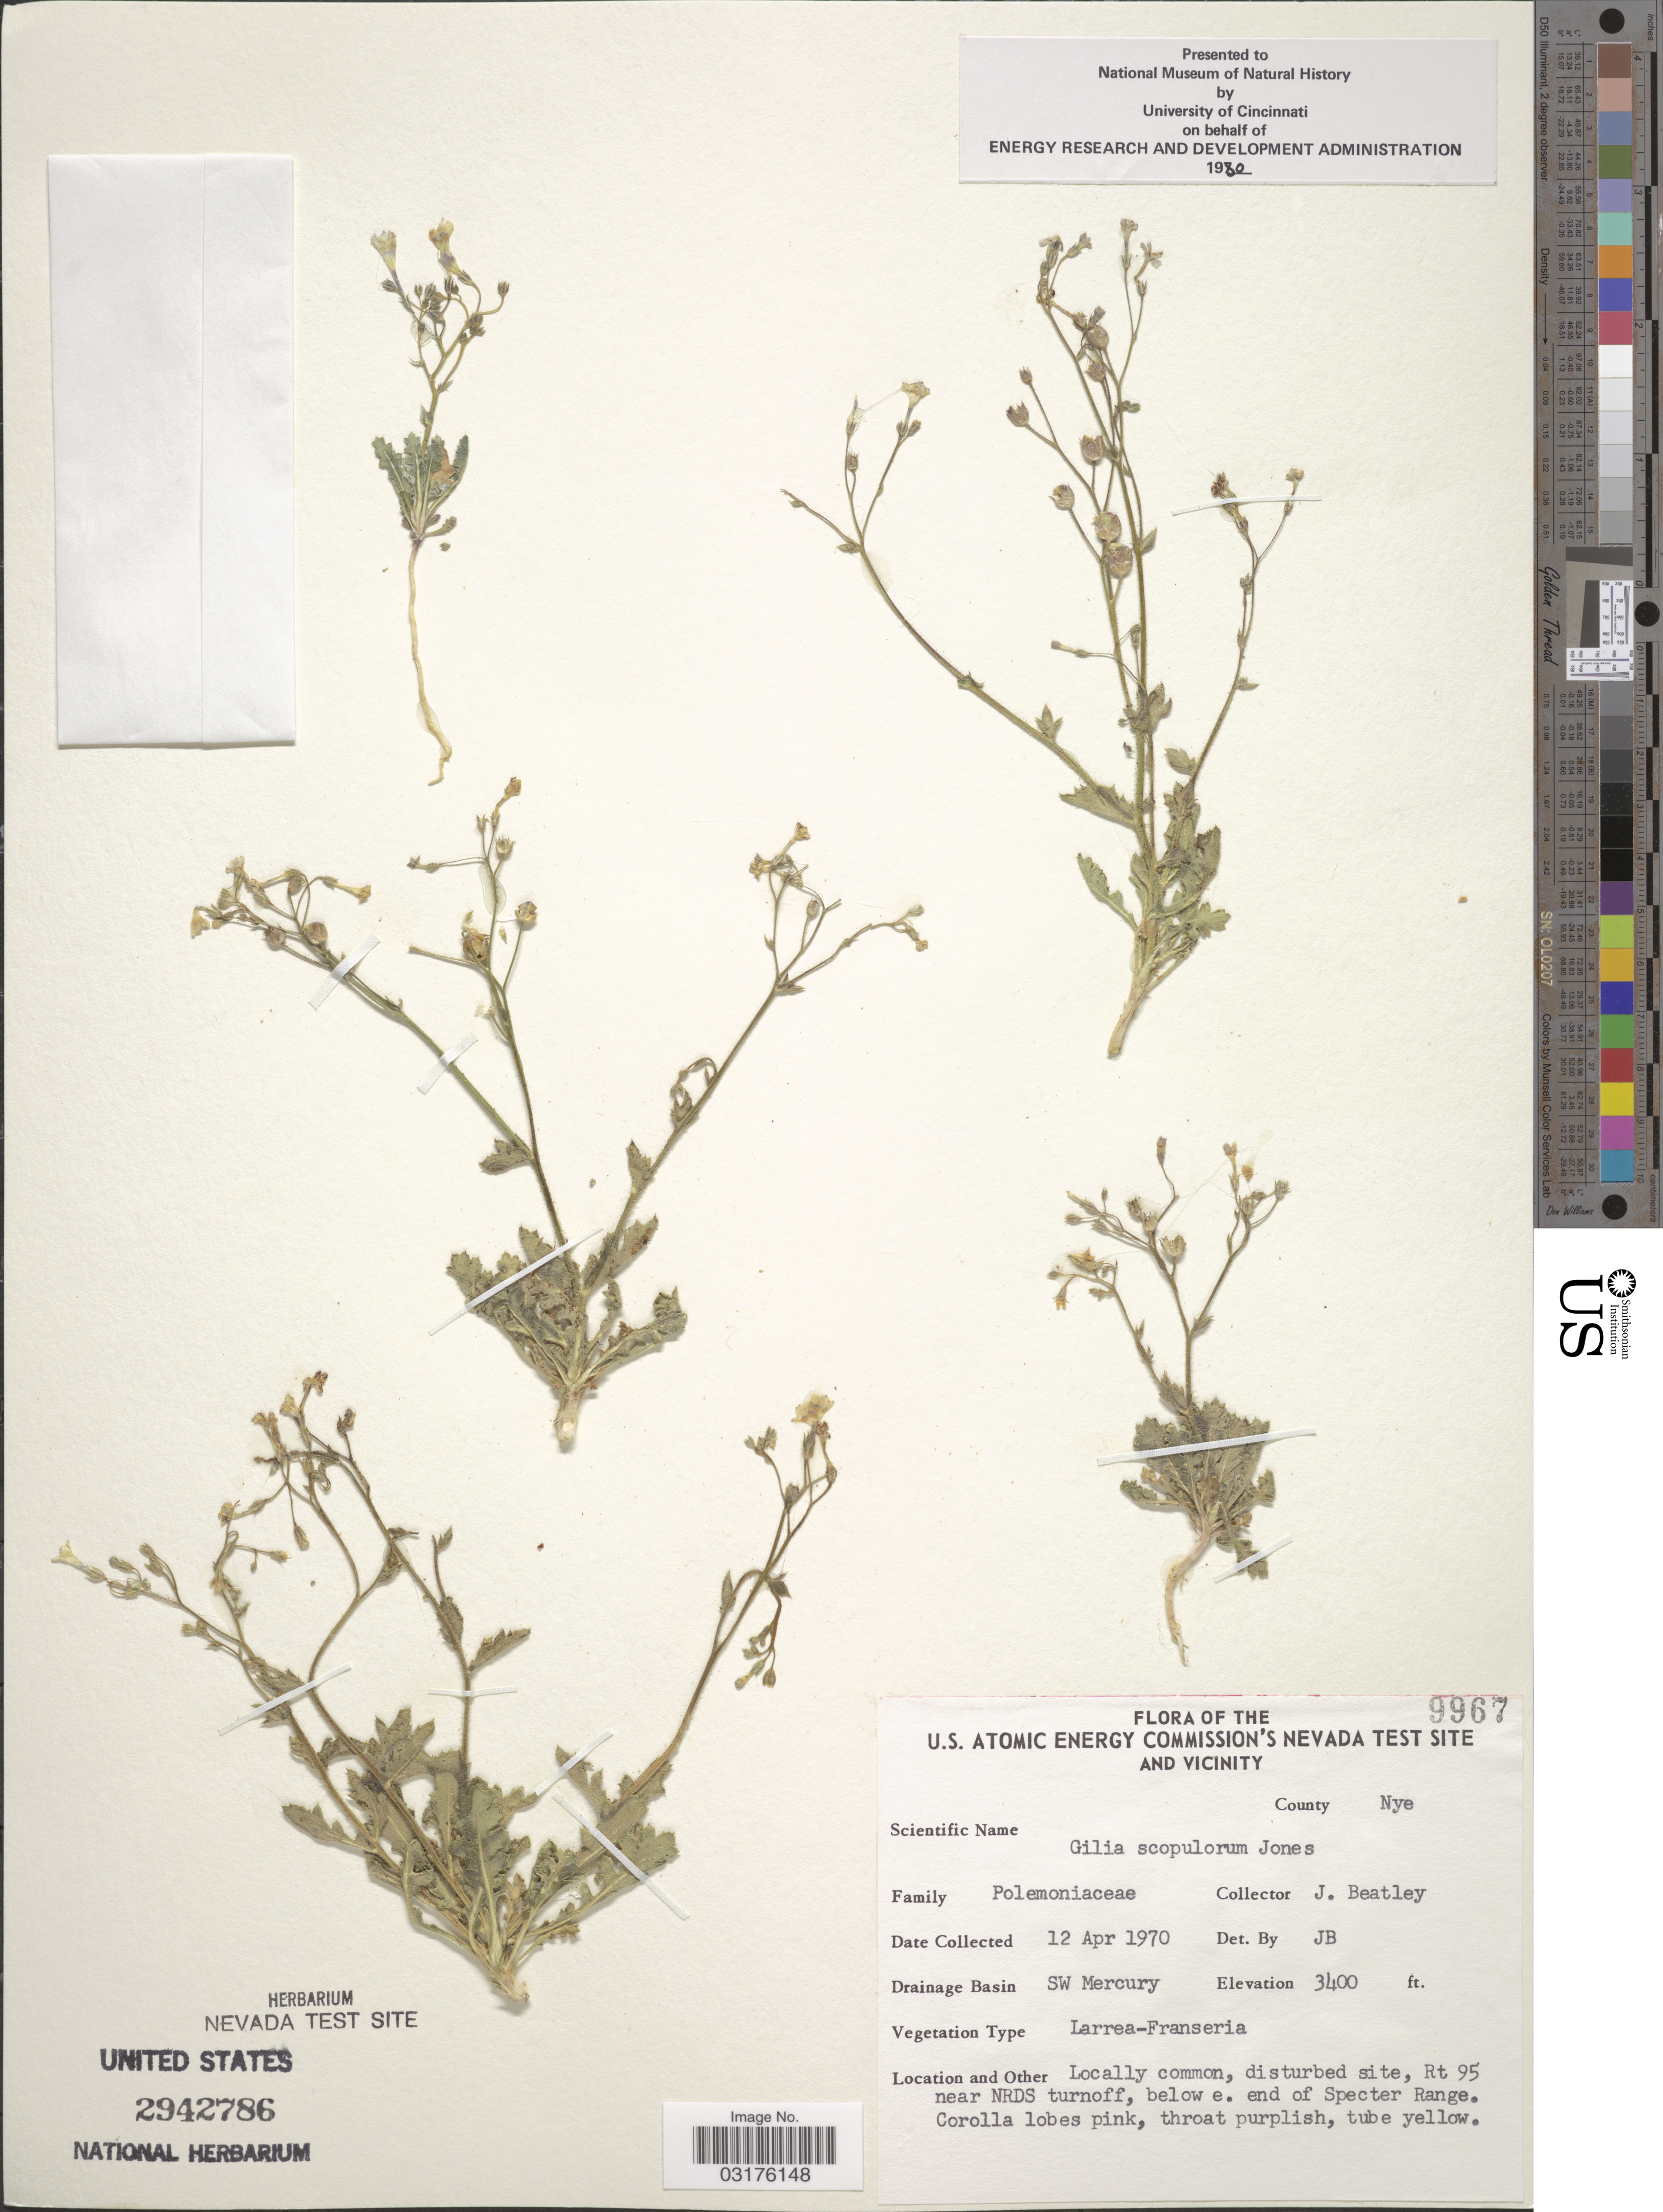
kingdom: Plantae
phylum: Tracheophyta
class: Magnoliopsida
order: Ericales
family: Polemoniaceae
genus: Gilia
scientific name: Gilia scopulorum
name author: M.E. Jones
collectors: J. C. Beatley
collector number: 9967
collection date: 1970-04-12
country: United States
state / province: Nevada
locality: The U.S. Atomic Energy Commission's Nevada Test Site And Vicinity, County Nye, Drainage Basin SW Mercury, Locally common, disturbed site, Rt 95 near NRDS turnoff, below e. end of Specter Range.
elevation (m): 1036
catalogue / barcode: US 2942786